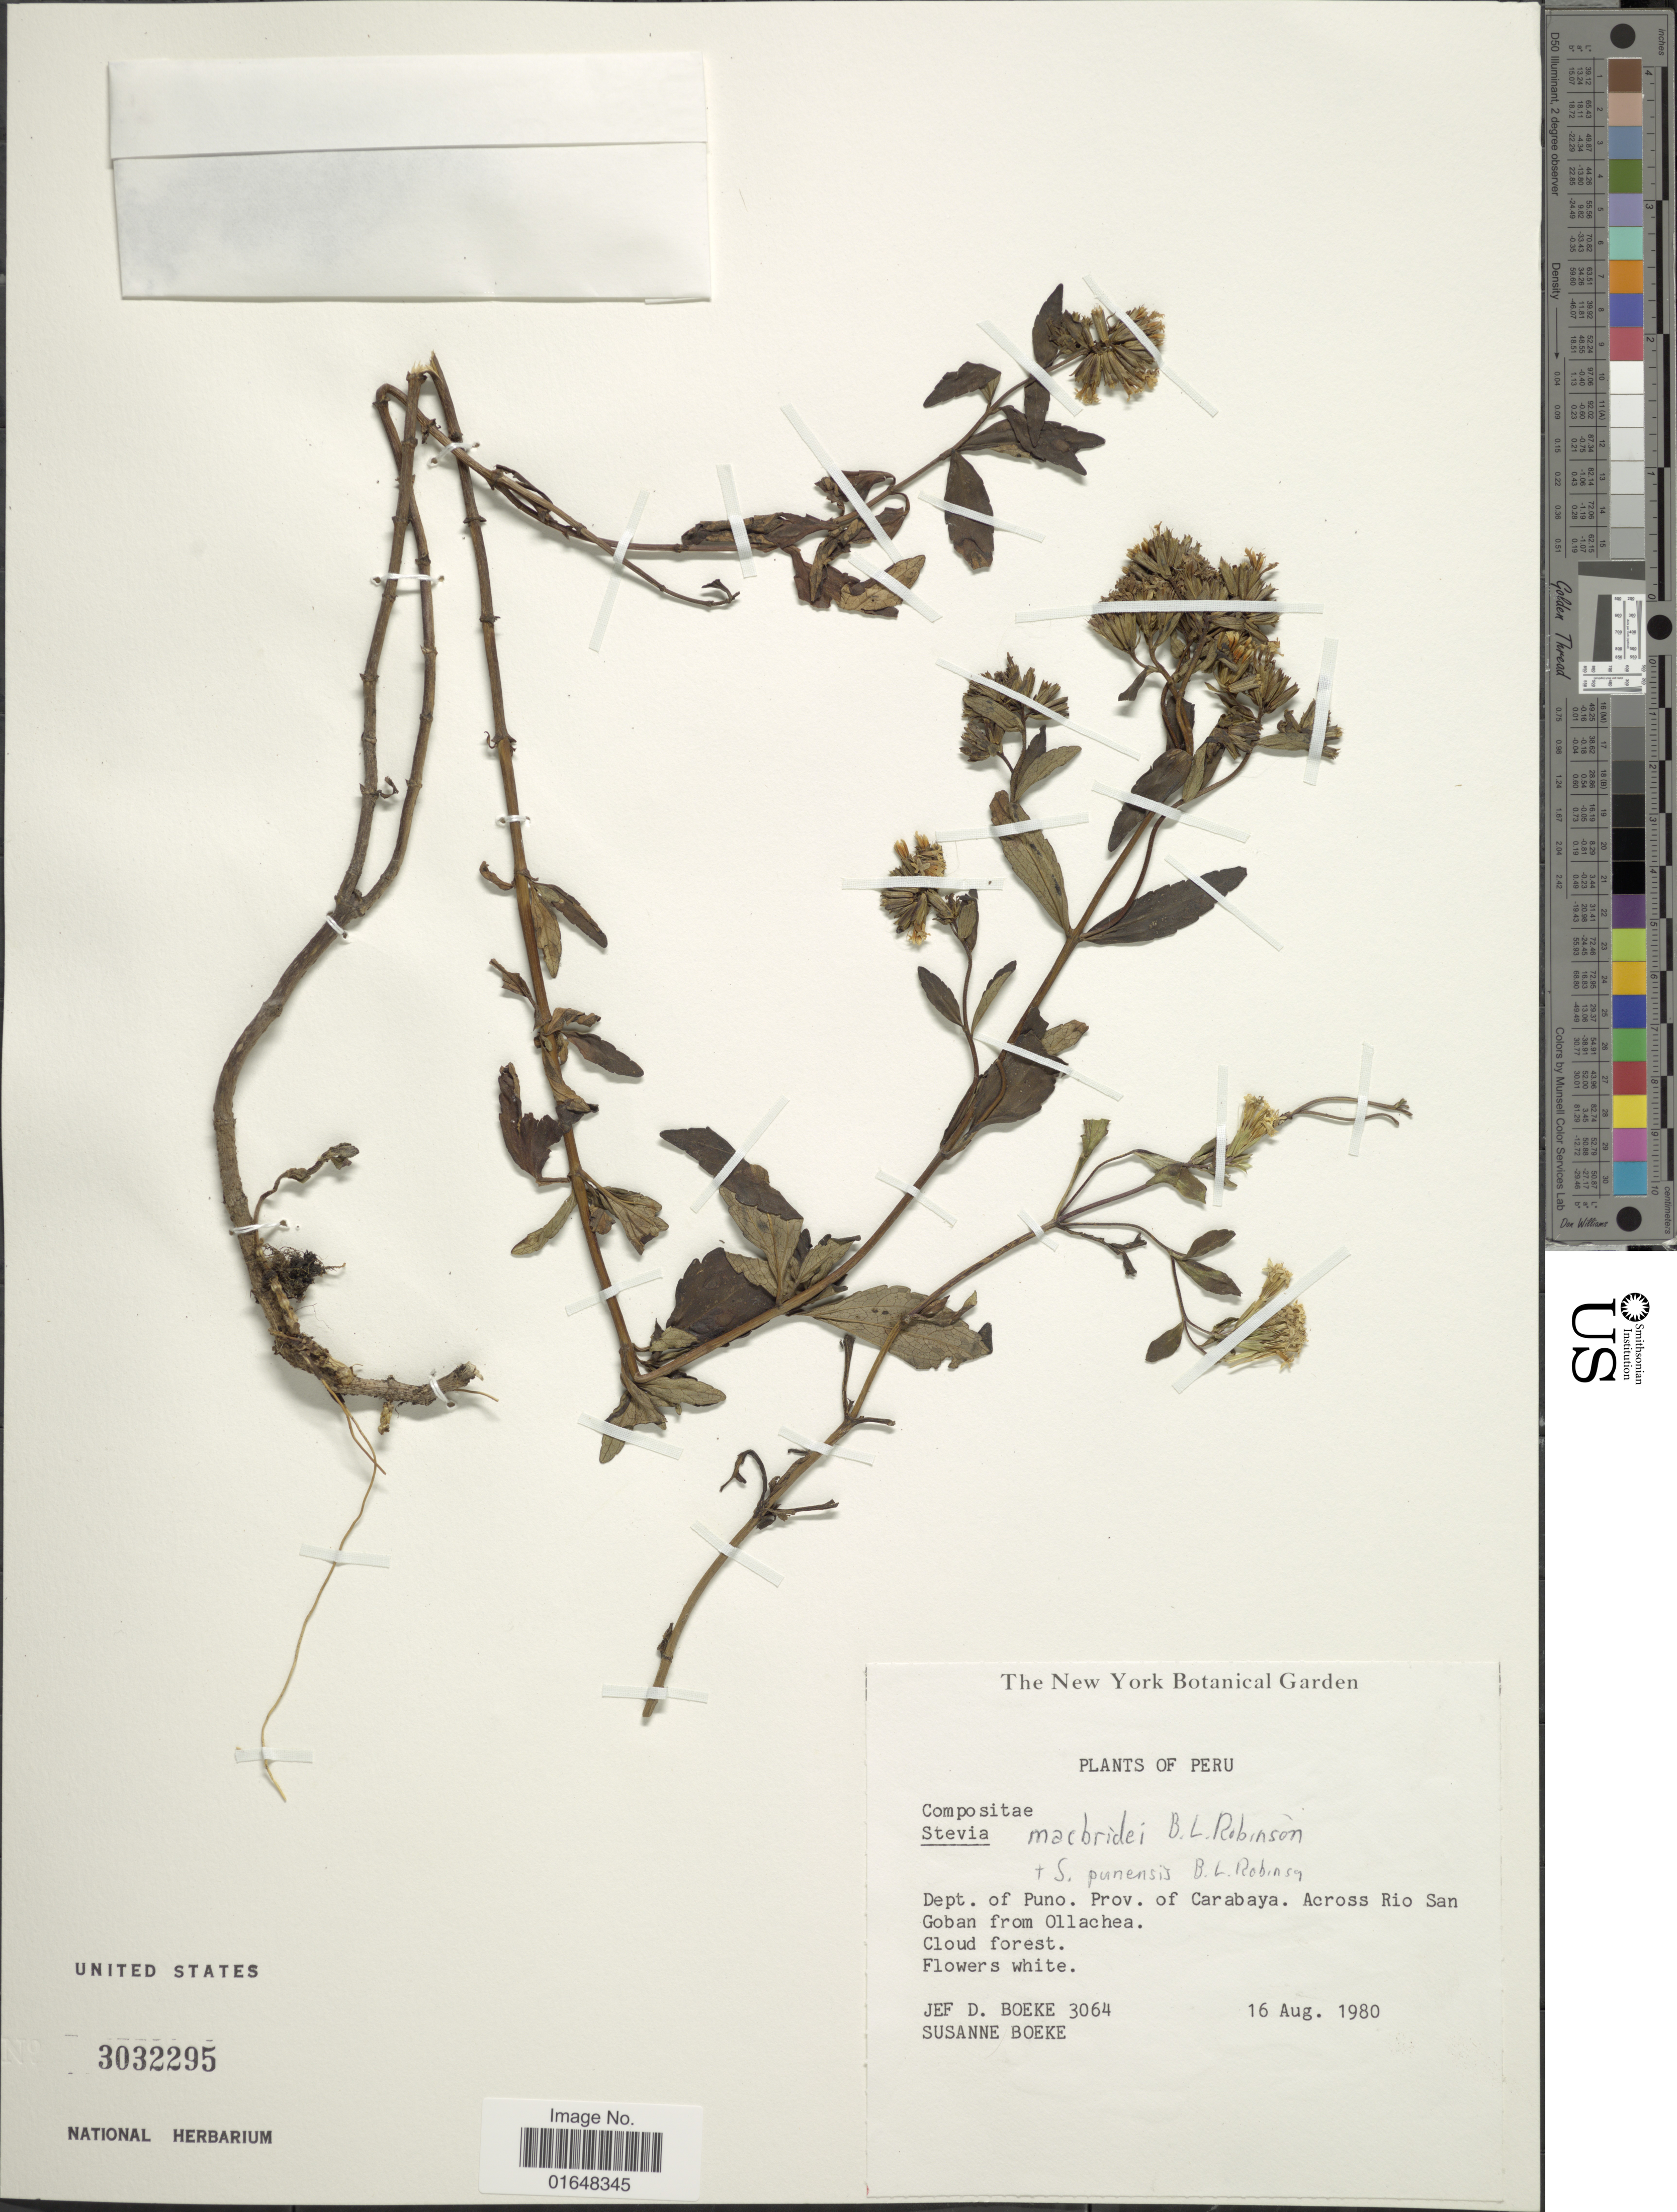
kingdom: Plantae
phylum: Tracheophyta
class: Magnoliopsida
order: Asterales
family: Asteraceae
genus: Stevia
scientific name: Stevia macbridei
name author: B.L. Rob.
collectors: J. D. Boeke & S. Boeke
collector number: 3064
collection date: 1980-08-16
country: Peru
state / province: Puno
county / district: Carabaya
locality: Dept. of Puno. Prov. of Carabaya. Across Rio San Goban from Pllachea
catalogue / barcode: US 3032295